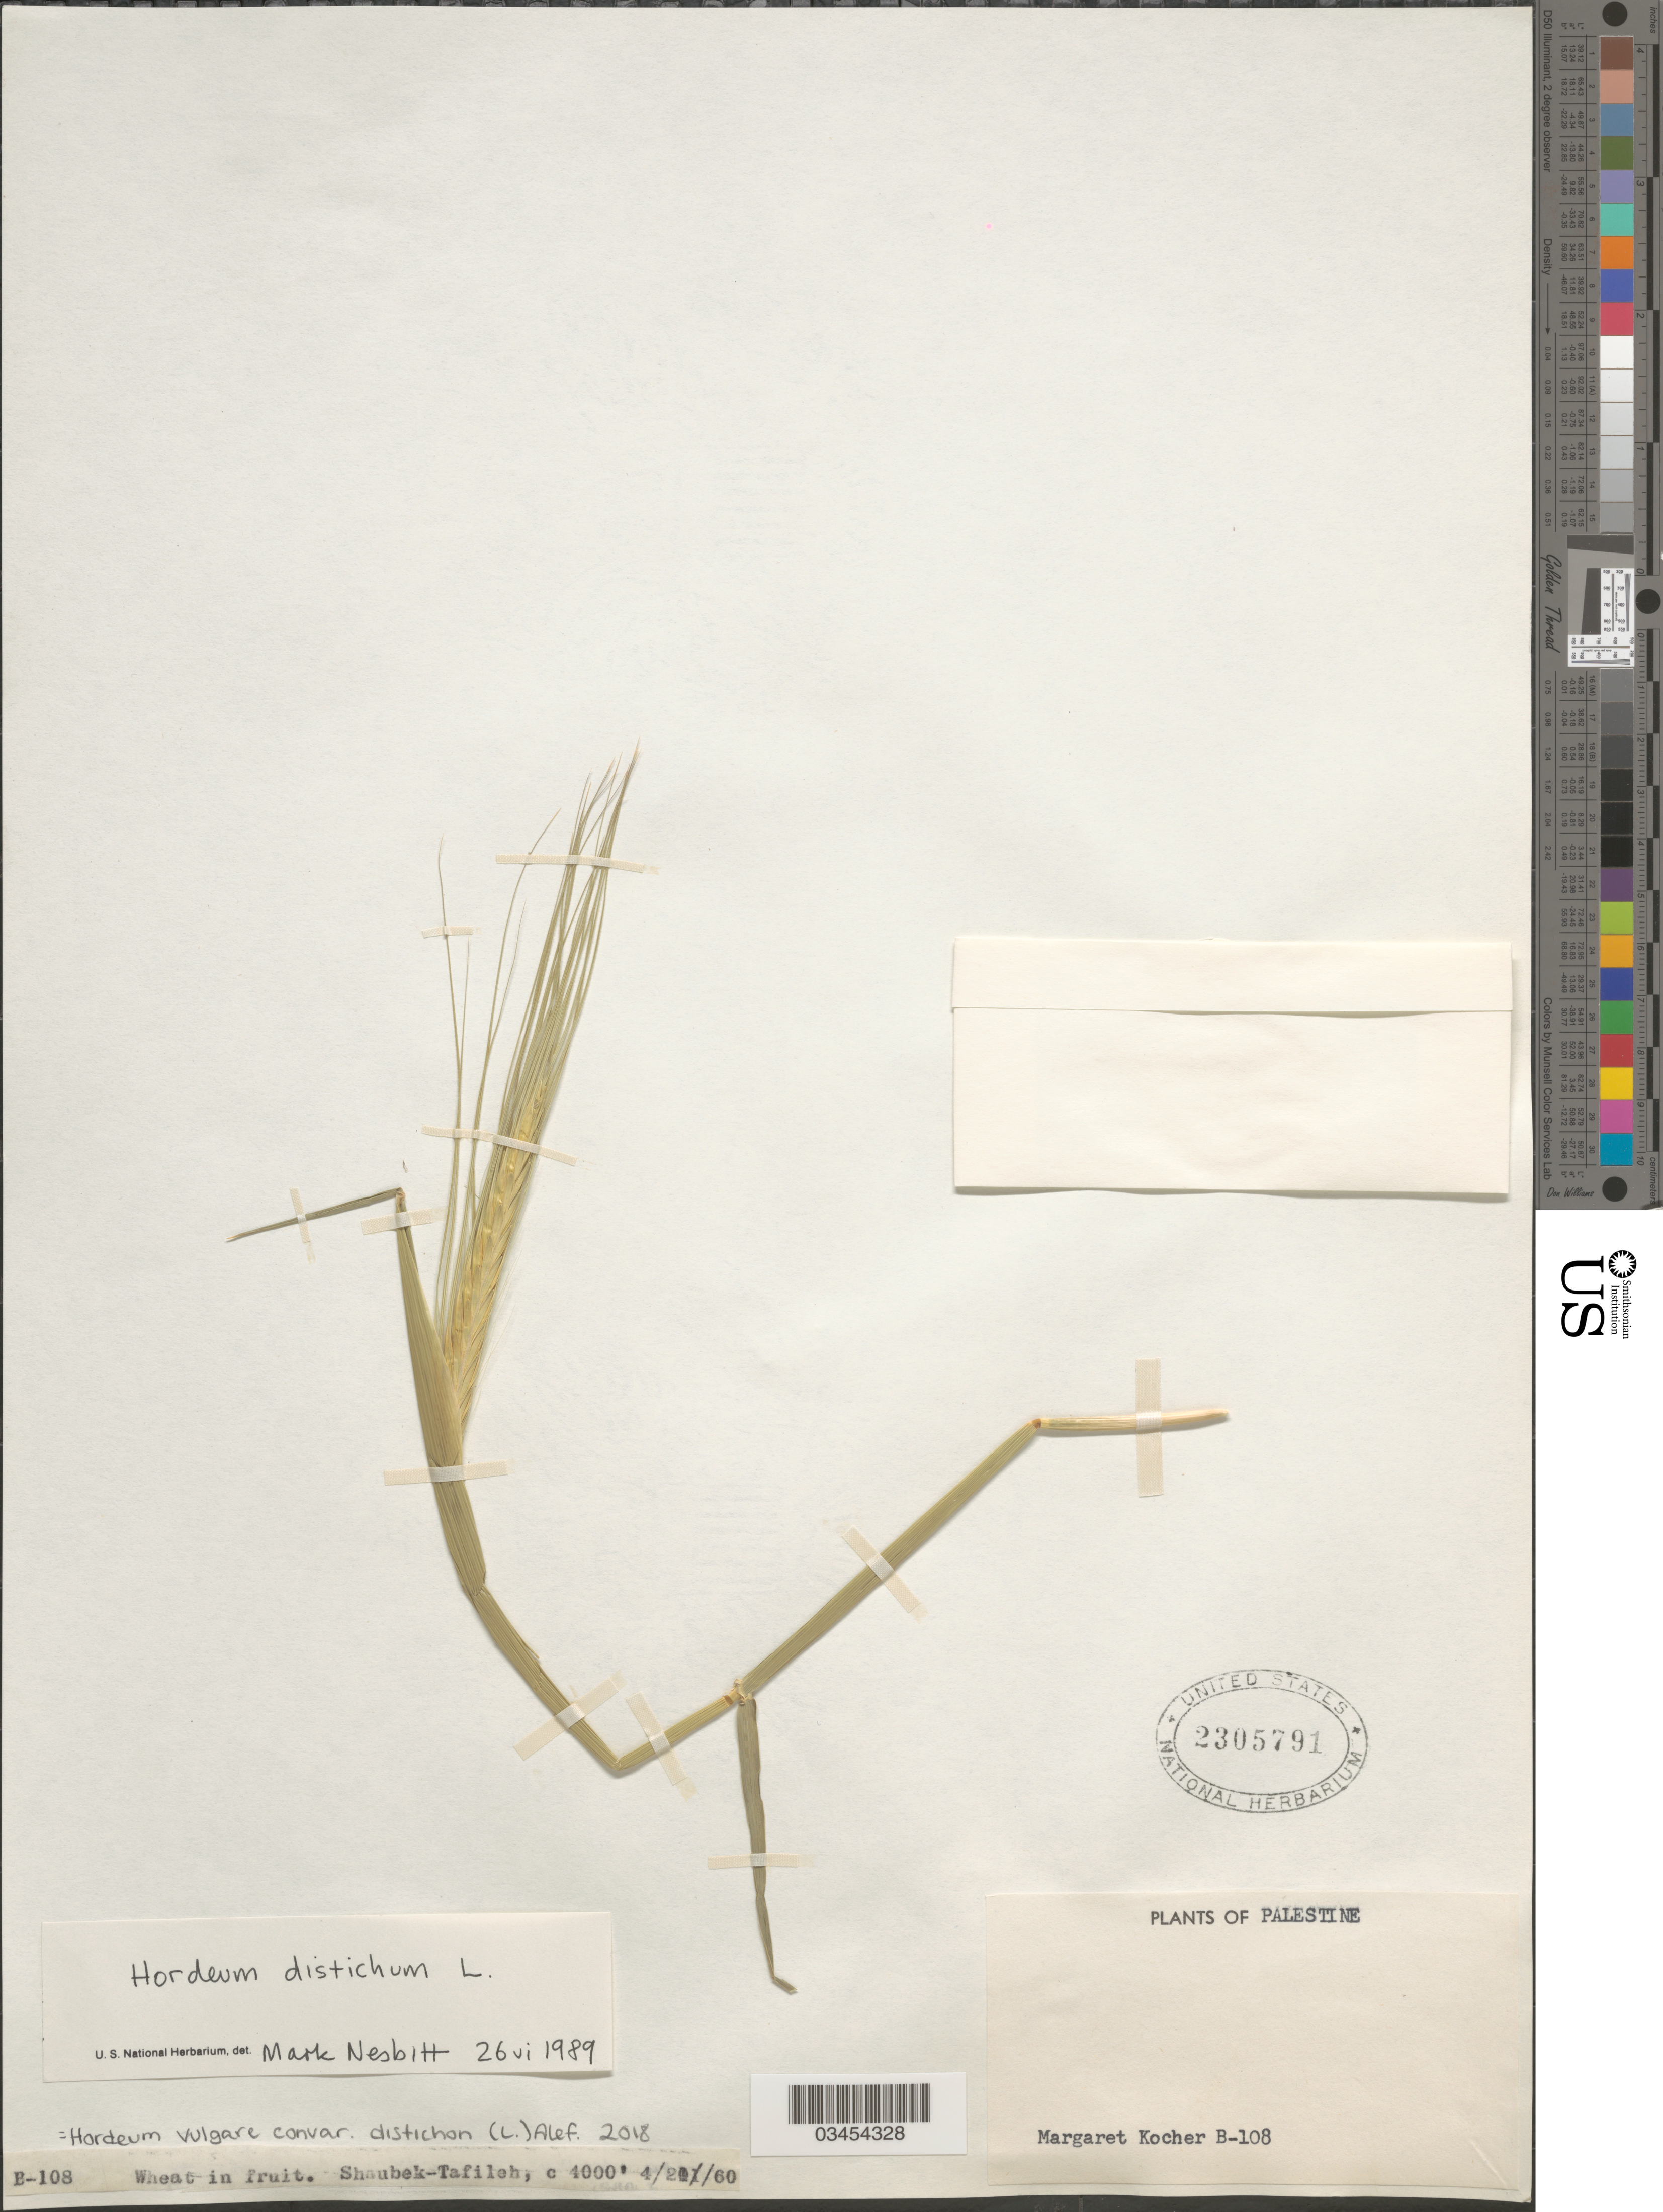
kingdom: Plantae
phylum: Tracheophyta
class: Liliopsida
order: Poales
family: Poaceae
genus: Hordeum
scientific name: Hordeum vulgare convar distichon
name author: (L.) Alef.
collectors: M. Kocher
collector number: B-108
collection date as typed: Transcribed d/m/y: 21/4/60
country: Israel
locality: Shaubek-Tafileh. Palestine.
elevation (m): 1219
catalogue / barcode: US 2305791